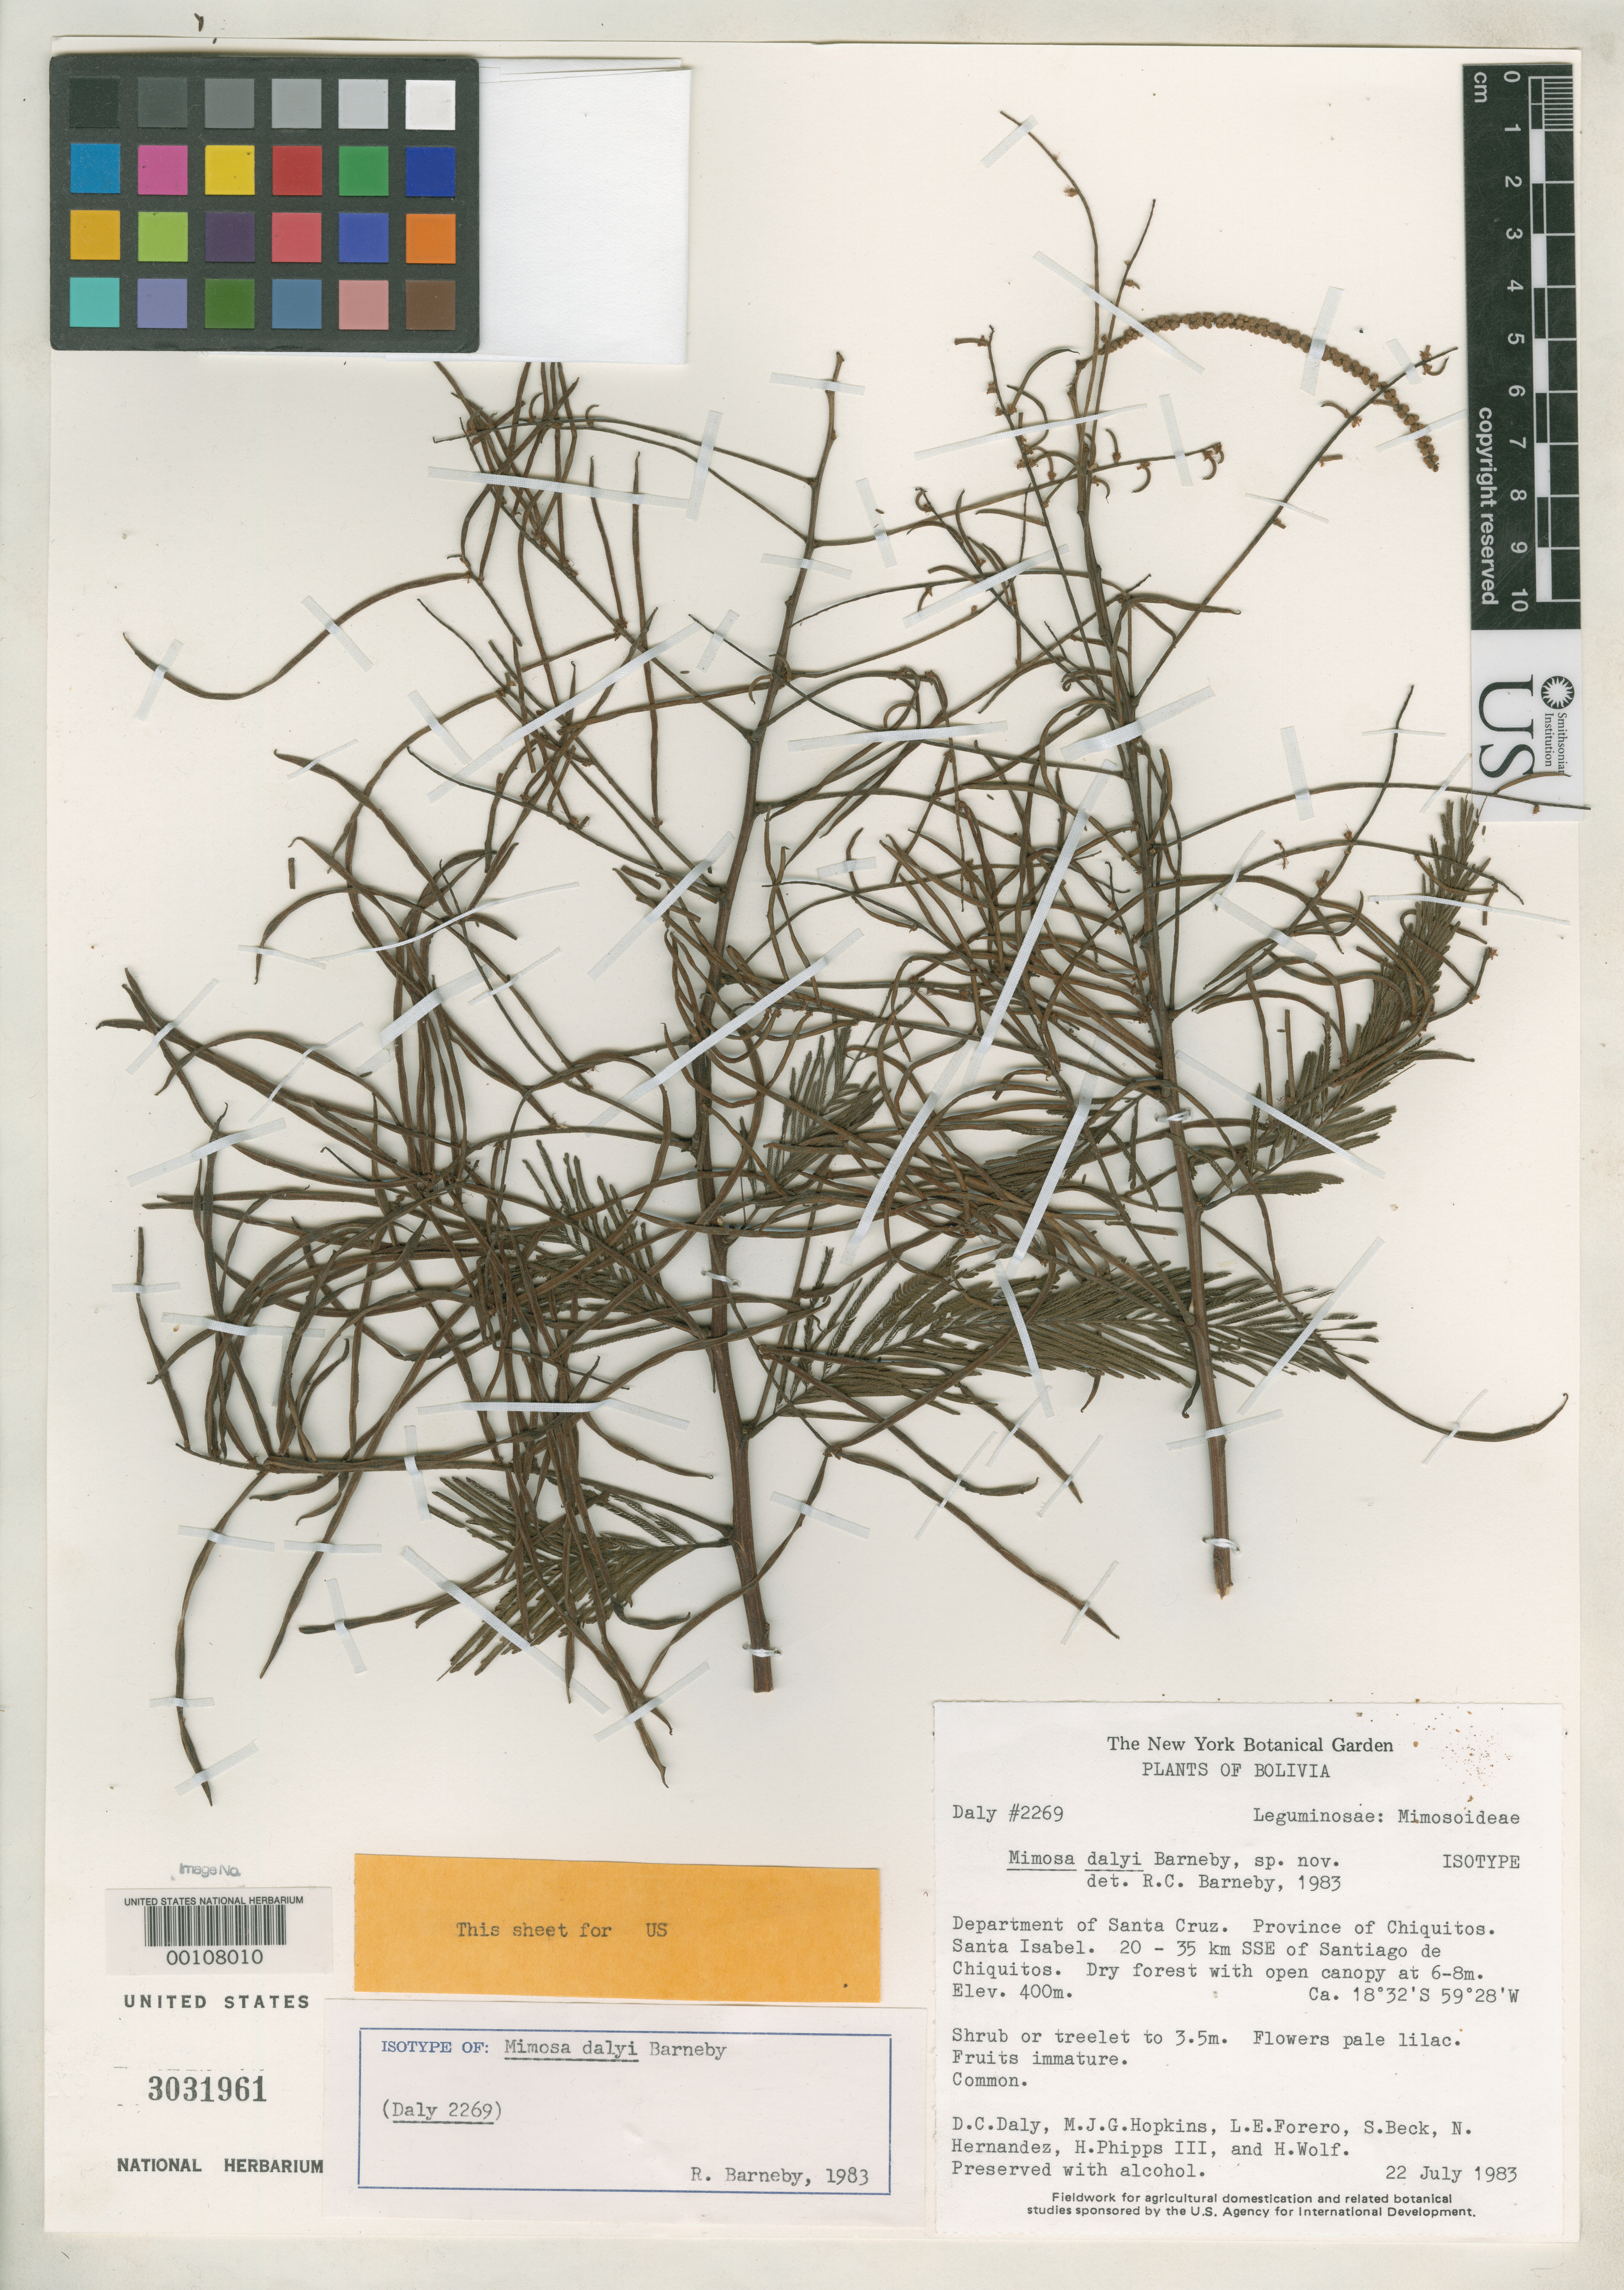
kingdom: Plantae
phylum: Tracheophyta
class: Magnoliopsida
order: Fabales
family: Fabaceae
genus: Mimosa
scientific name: Mimosa dalyi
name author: Barneby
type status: Isotype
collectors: D. C. Daly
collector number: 2269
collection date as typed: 22 Jul 1983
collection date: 1983-07-22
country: Bolivia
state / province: Santa Cruz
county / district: Chiquitos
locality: Santa Isabel, 20-35 km SSE of Santiago de Chiquitos.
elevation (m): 400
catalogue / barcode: US 3031961